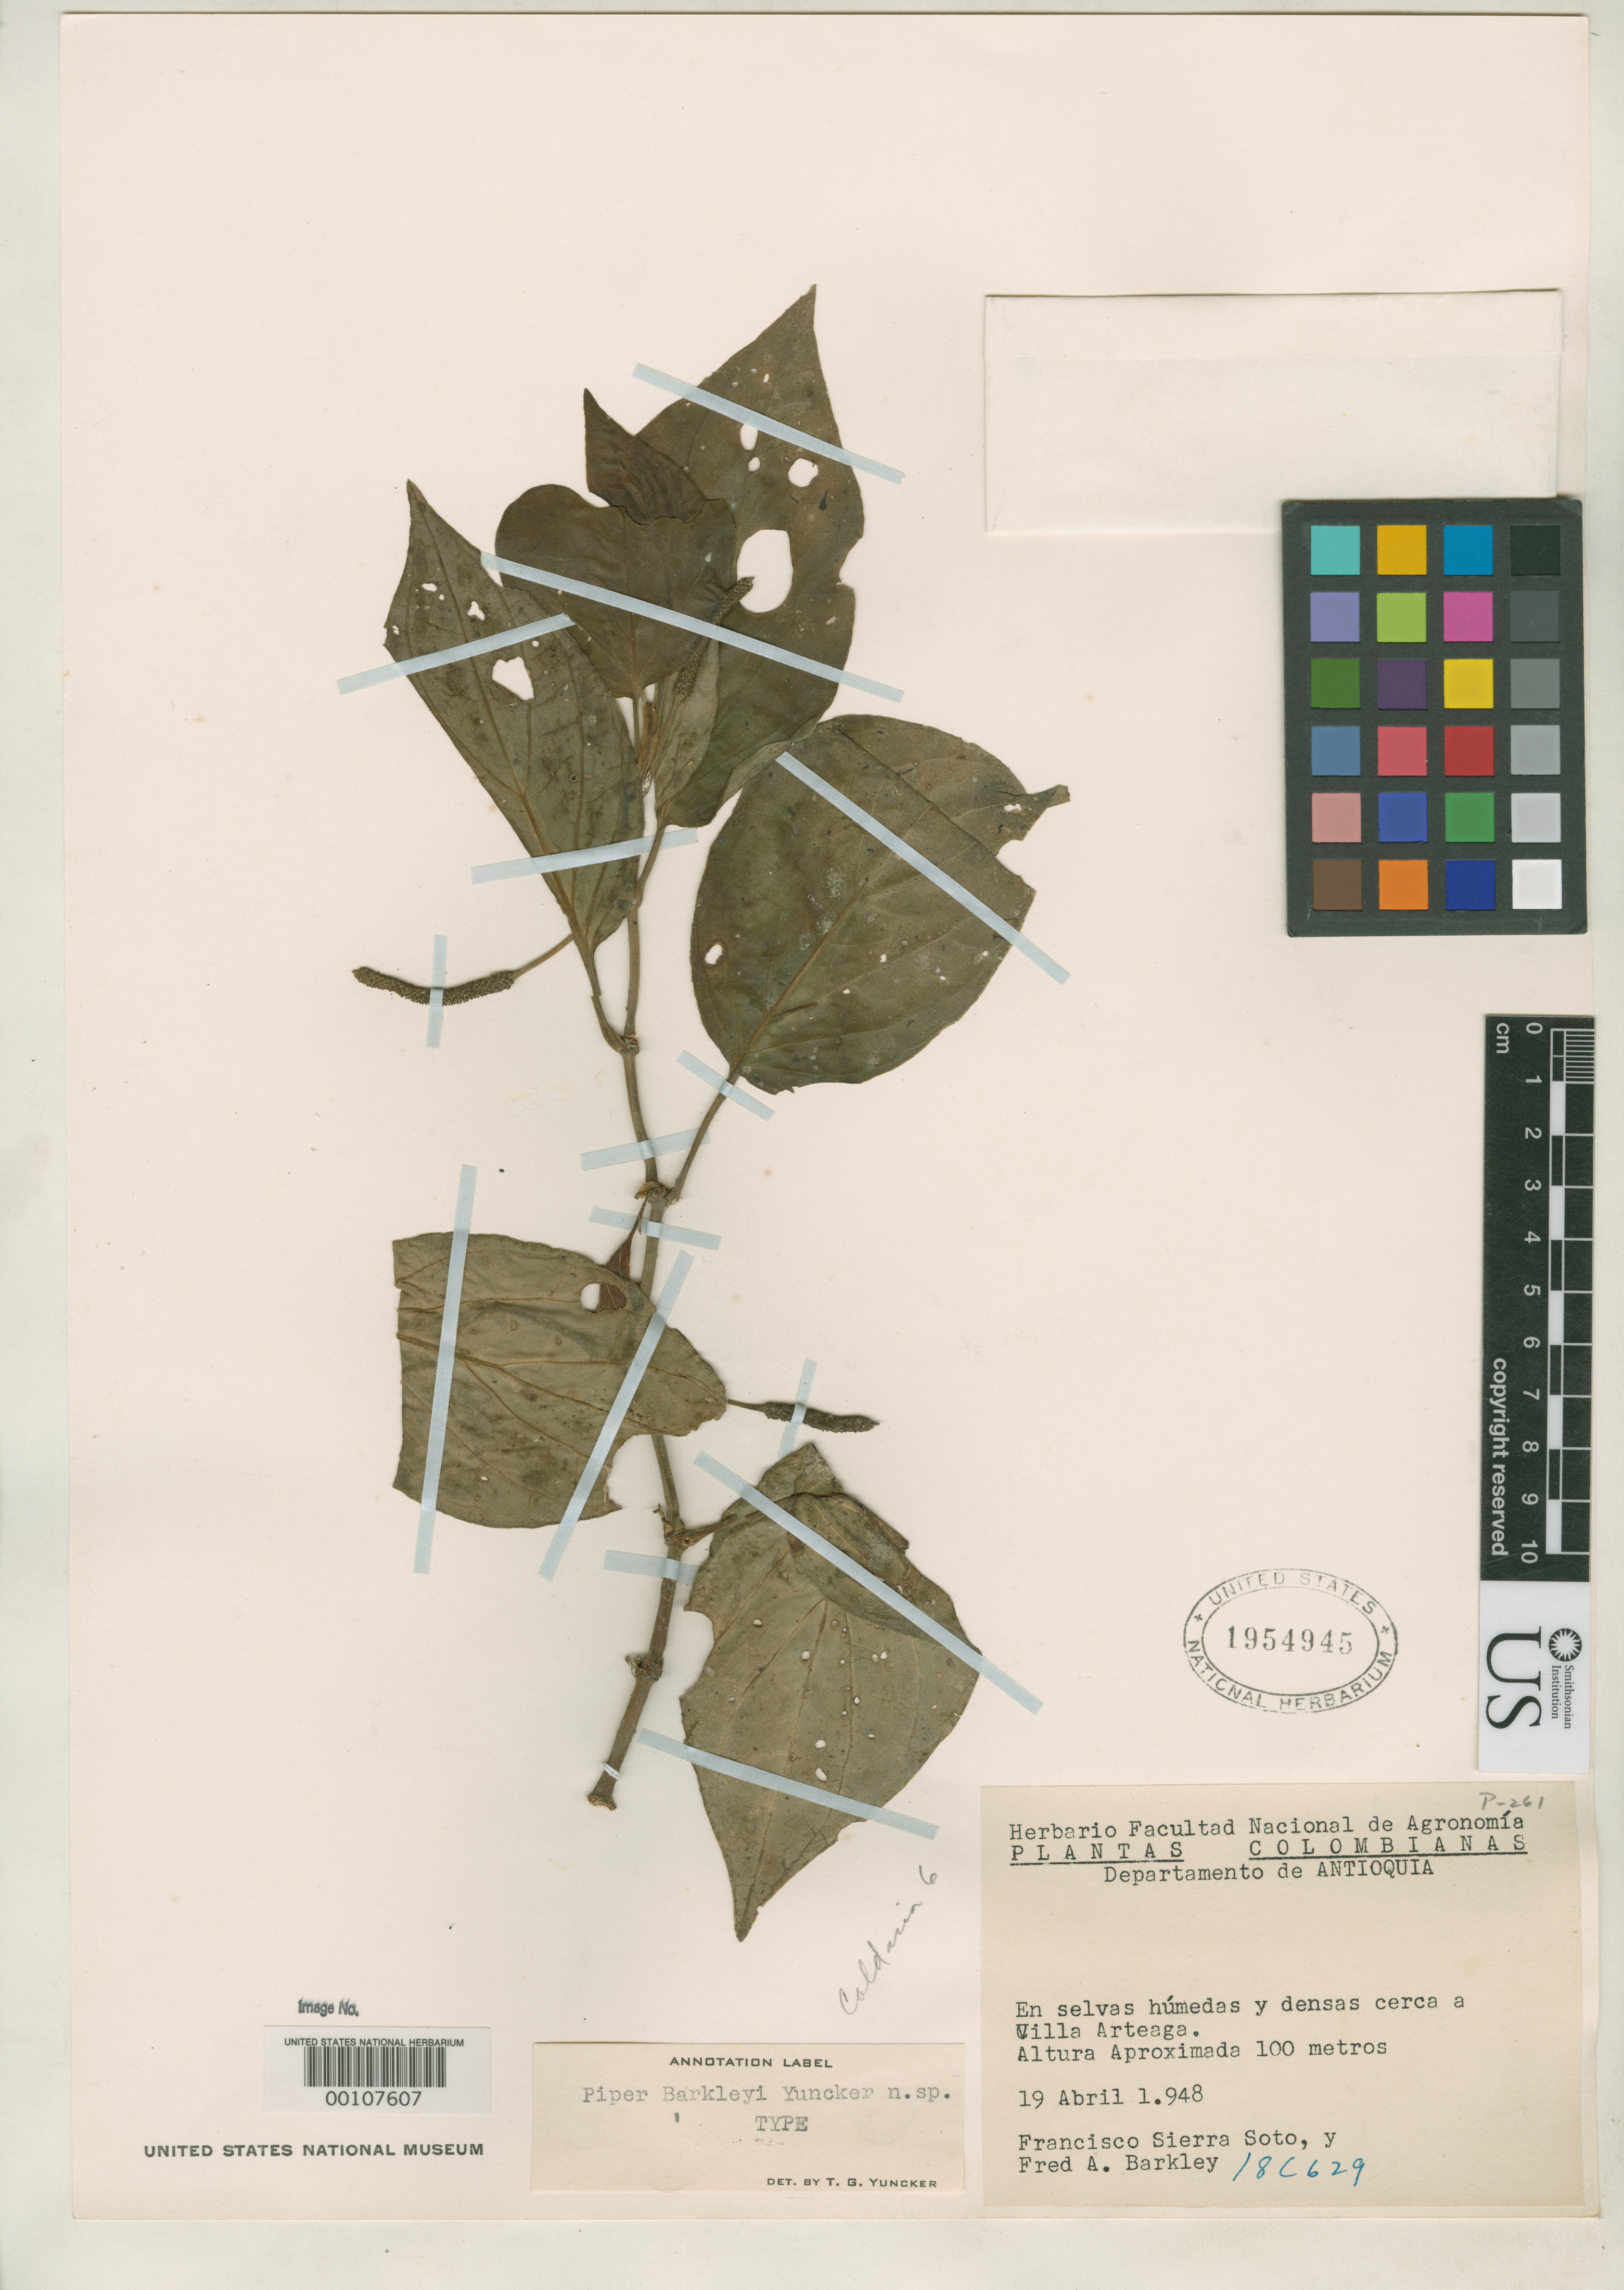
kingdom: Plantae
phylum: Tracheophyta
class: Magnoliopsida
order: Piperales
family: Piperaceae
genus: Piper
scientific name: Piper barkleyi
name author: Yunck.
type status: Holotype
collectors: F. Sierra Soto & F. A. Barkley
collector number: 18c629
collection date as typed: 19 Apr 1948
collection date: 1948-04-19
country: Colombia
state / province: Antioquia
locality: Near Villa Arteaga.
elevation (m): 100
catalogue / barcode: US 1954945